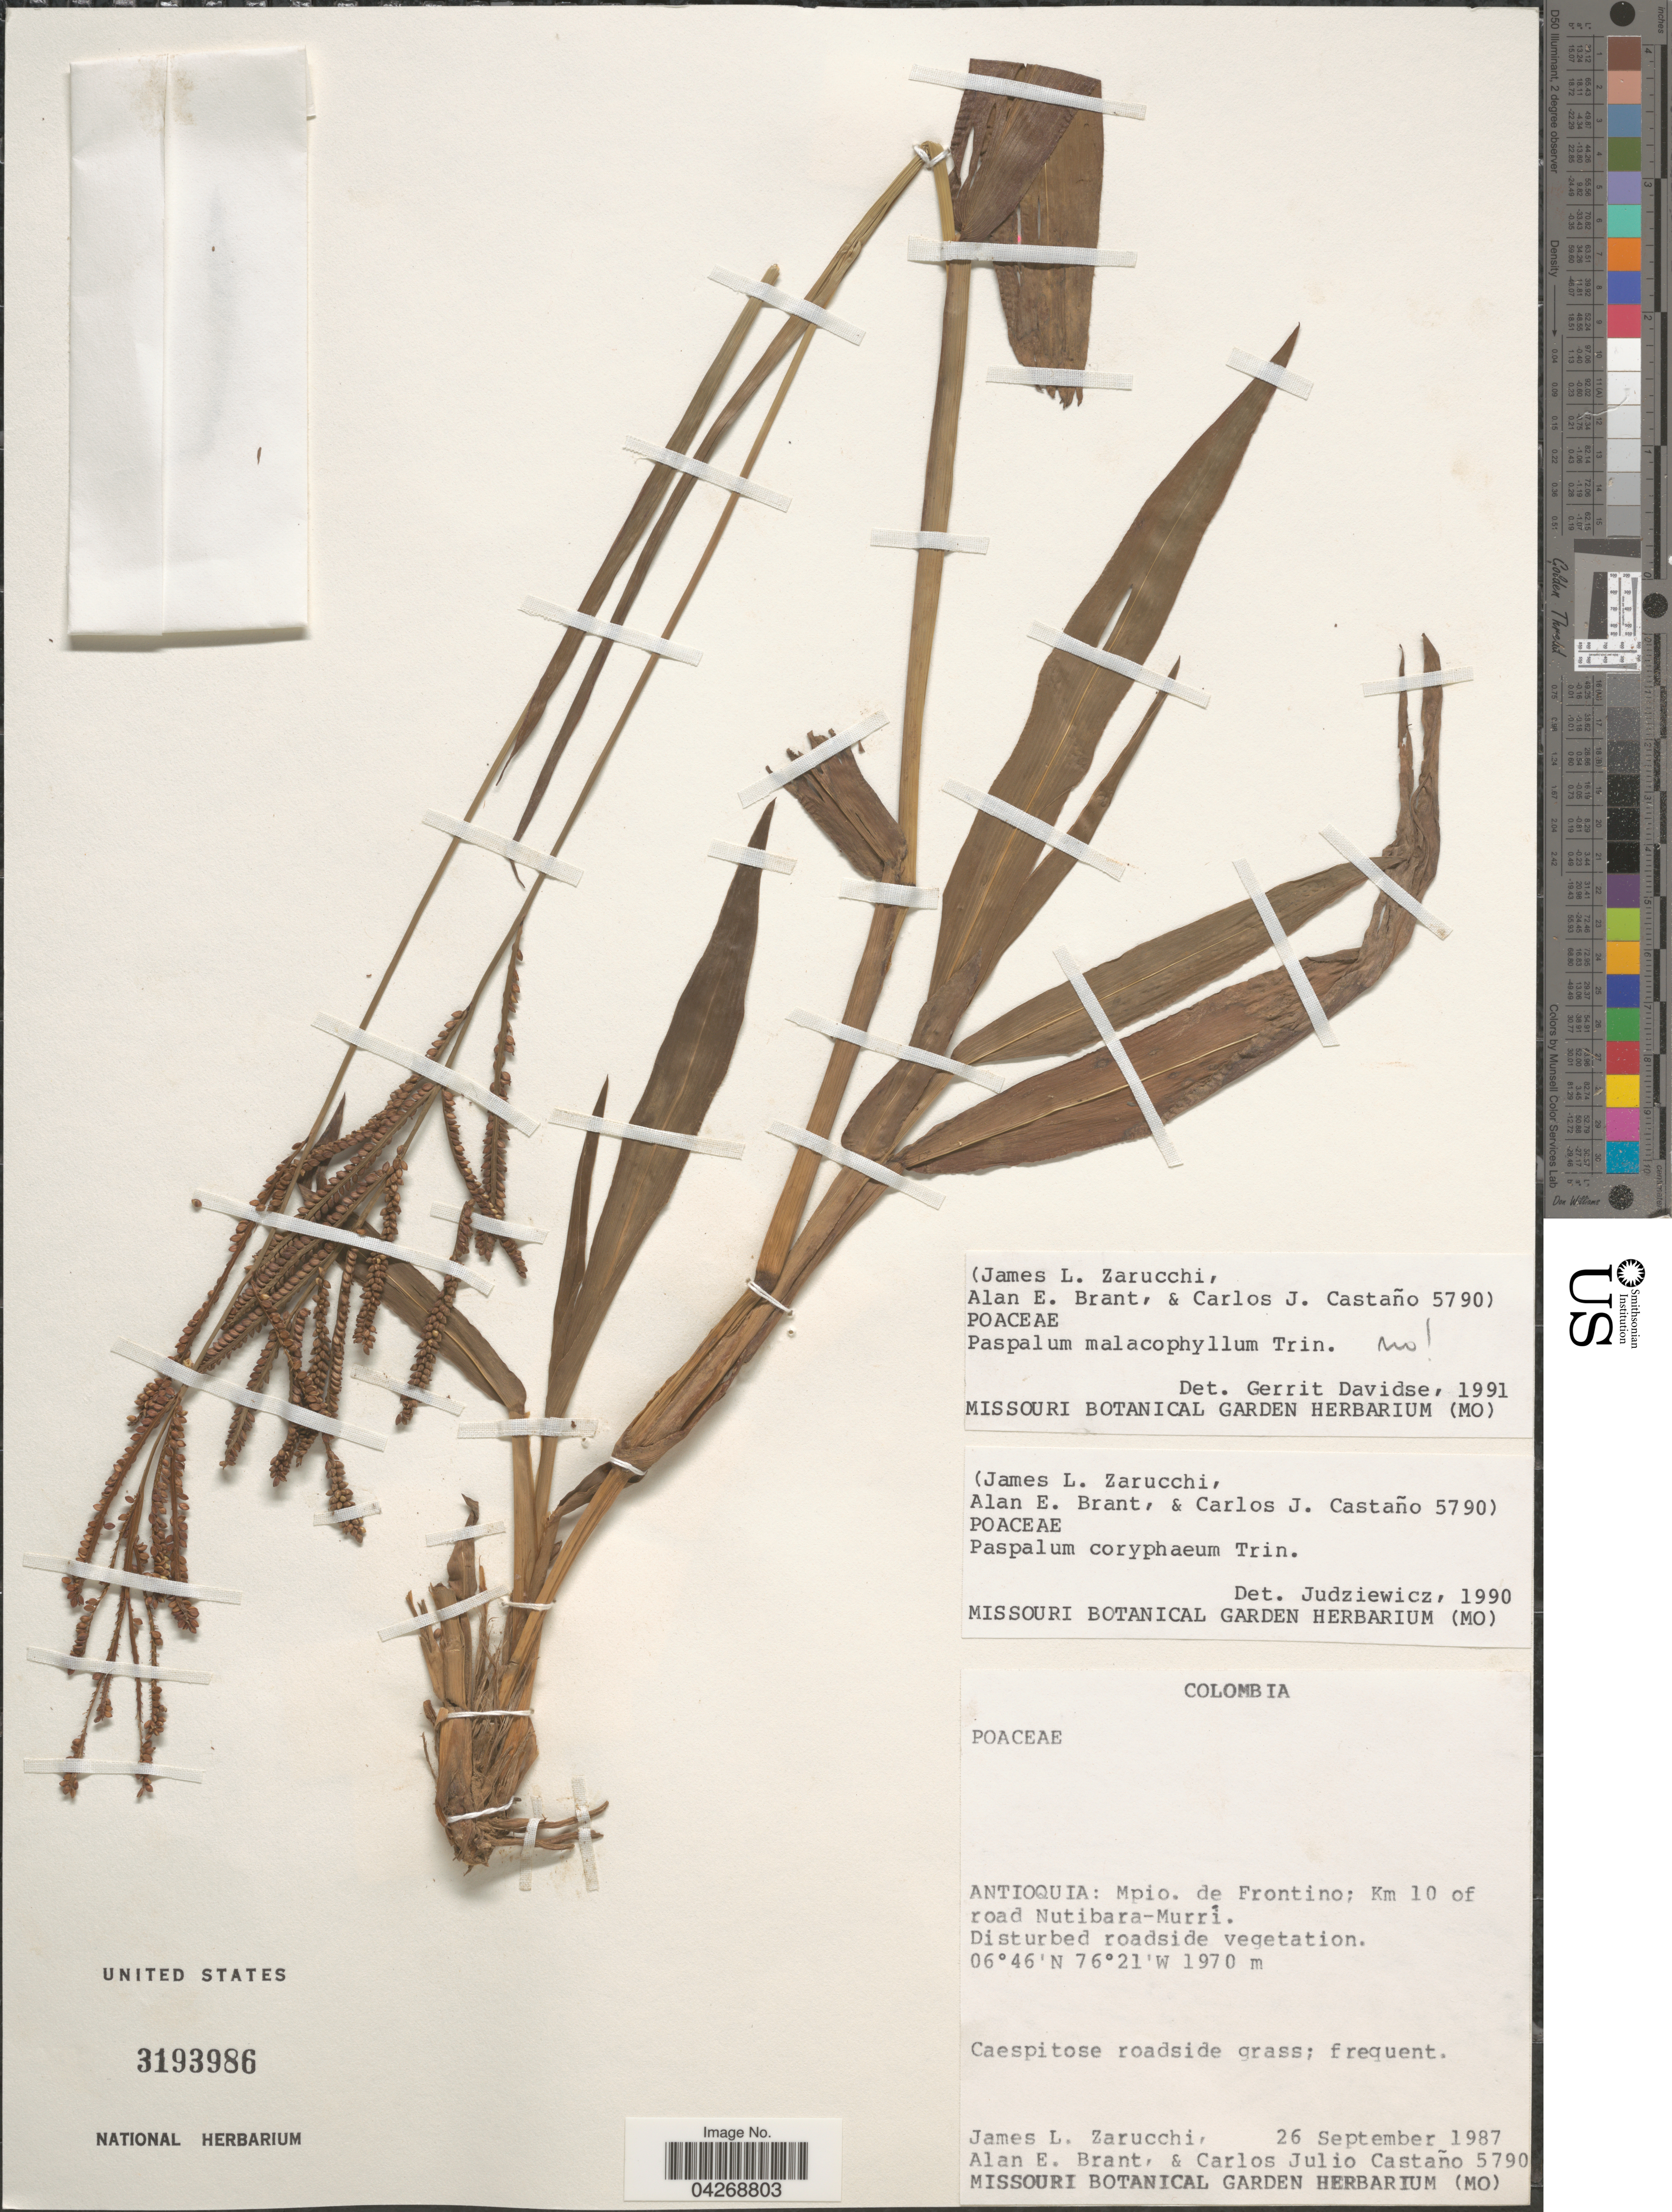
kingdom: Plantae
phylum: Tracheophyta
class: Liliopsida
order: Poales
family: Poaceae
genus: Paspalum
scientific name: Paspalum coryphaeum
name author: Trin.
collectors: J. L. Zarucchi, A. Brant & C. Castaño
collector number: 5790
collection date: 1987-09-26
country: Colombia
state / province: Antioquia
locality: Antioquia: Mpio. de Frontino; Km 10 of road Nutibara-Murri.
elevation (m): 1970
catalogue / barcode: US 3193986